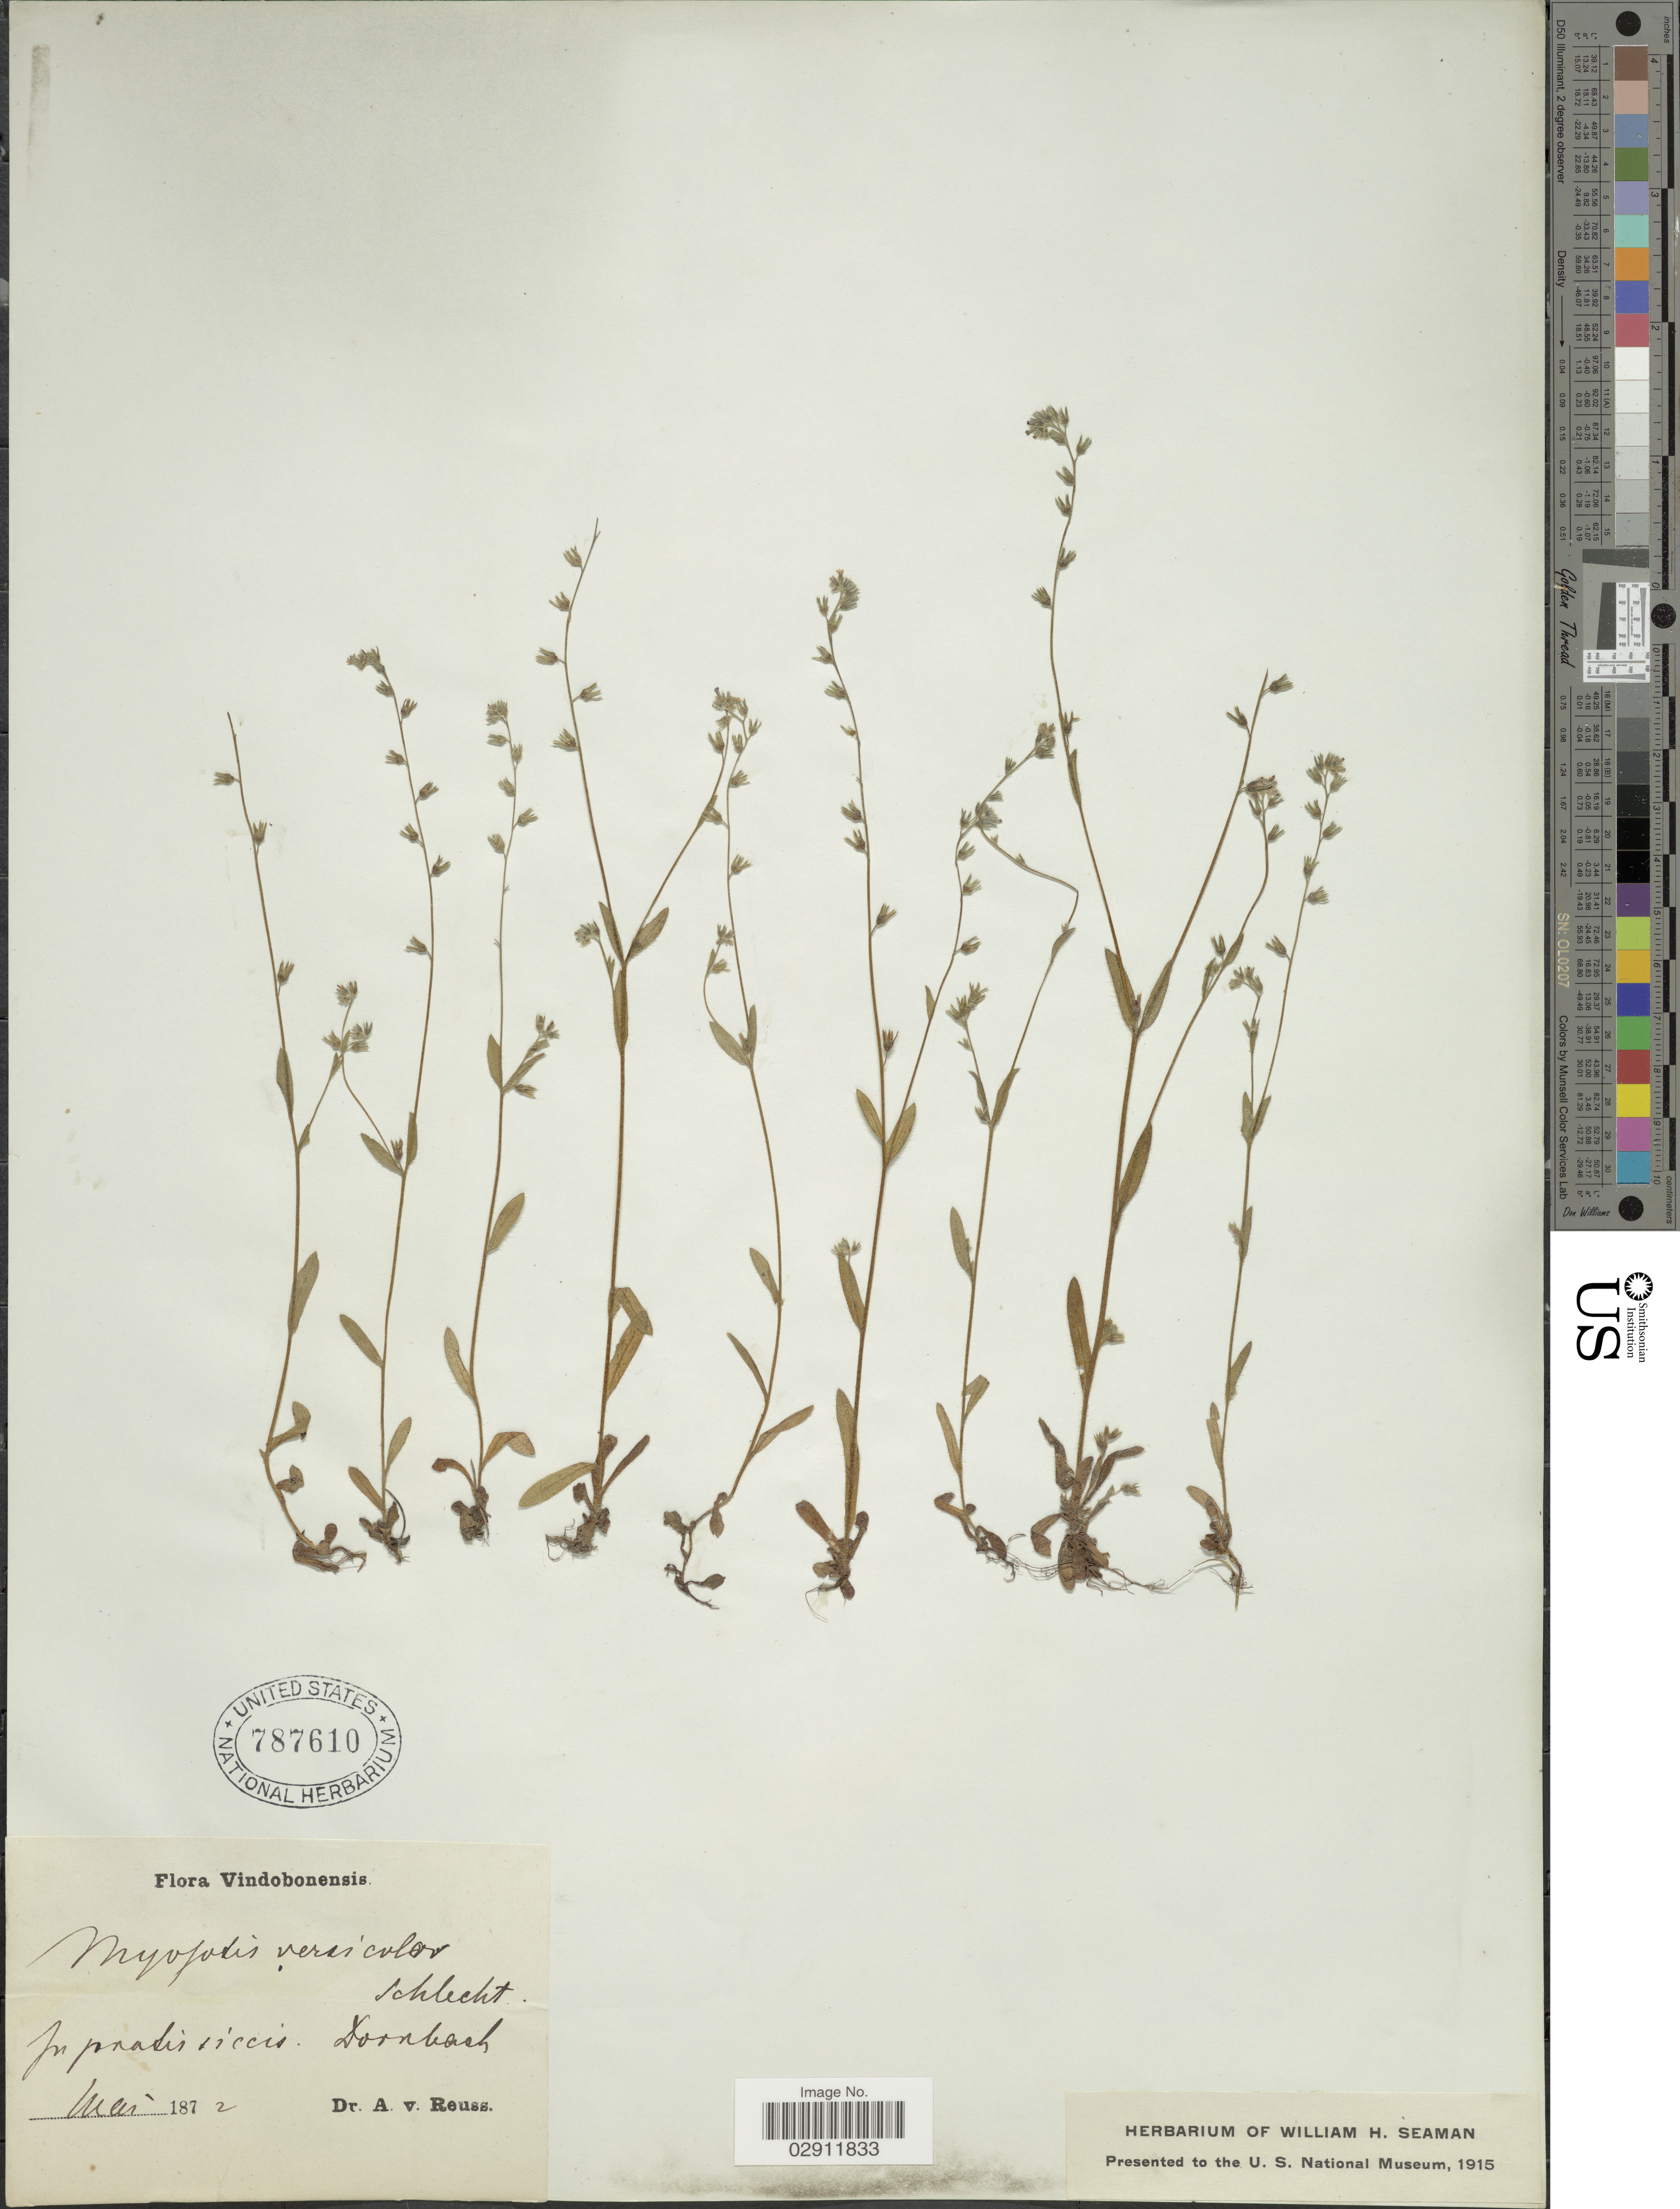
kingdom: Plantae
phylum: Tracheophyta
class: Magnoliopsida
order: Boraginales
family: Boraginaceae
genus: Myosotis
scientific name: Myosotis versicolor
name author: Sm.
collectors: A. Reuss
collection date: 1872-05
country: Austria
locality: Vindobonensis. In pradis siccis. Dornbosch.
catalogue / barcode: US 787610